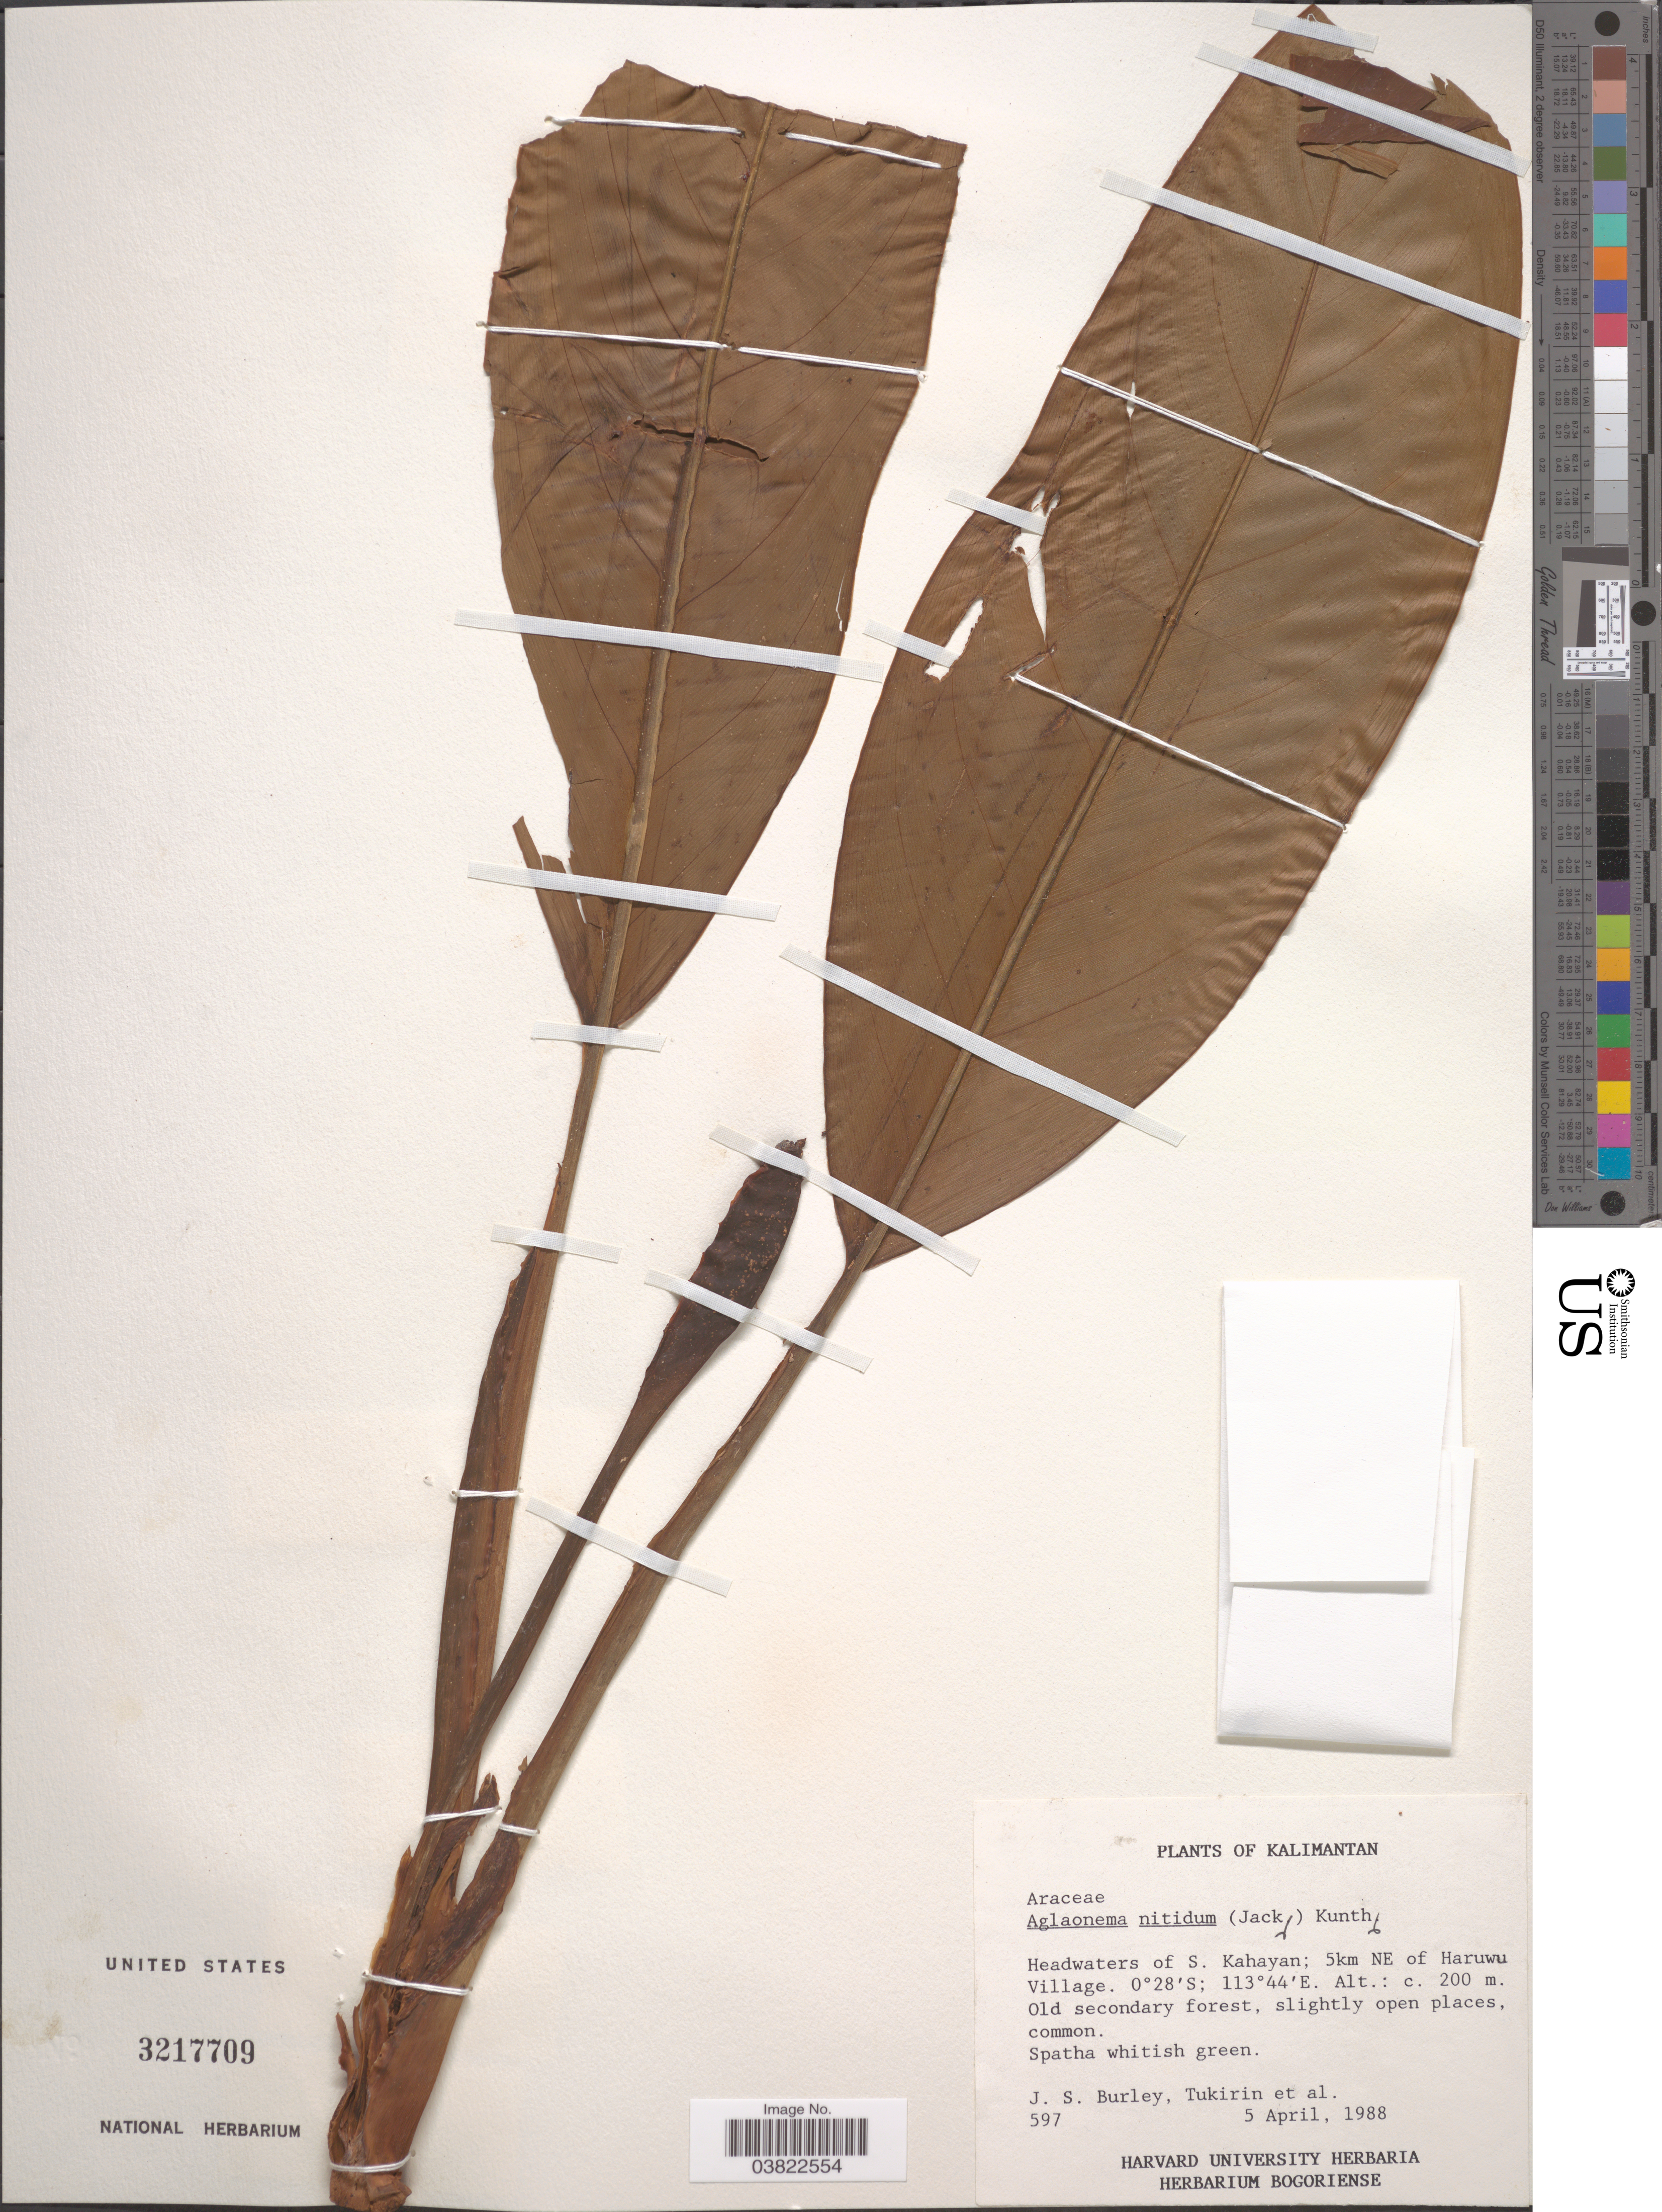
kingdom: Plantae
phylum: Tracheophyta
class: Liliopsida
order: Alismatales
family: Araceae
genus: Aglaonema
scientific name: Aglaonema nitidum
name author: (Jack) Kunth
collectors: J. S. Burley, -. Tukirin & et al.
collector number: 597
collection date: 1988-04-05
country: Indonesia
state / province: Kalimantan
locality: Headwaters of S. Kahayan; 5km NE of Haruwu Village.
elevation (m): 200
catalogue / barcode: US 3217709